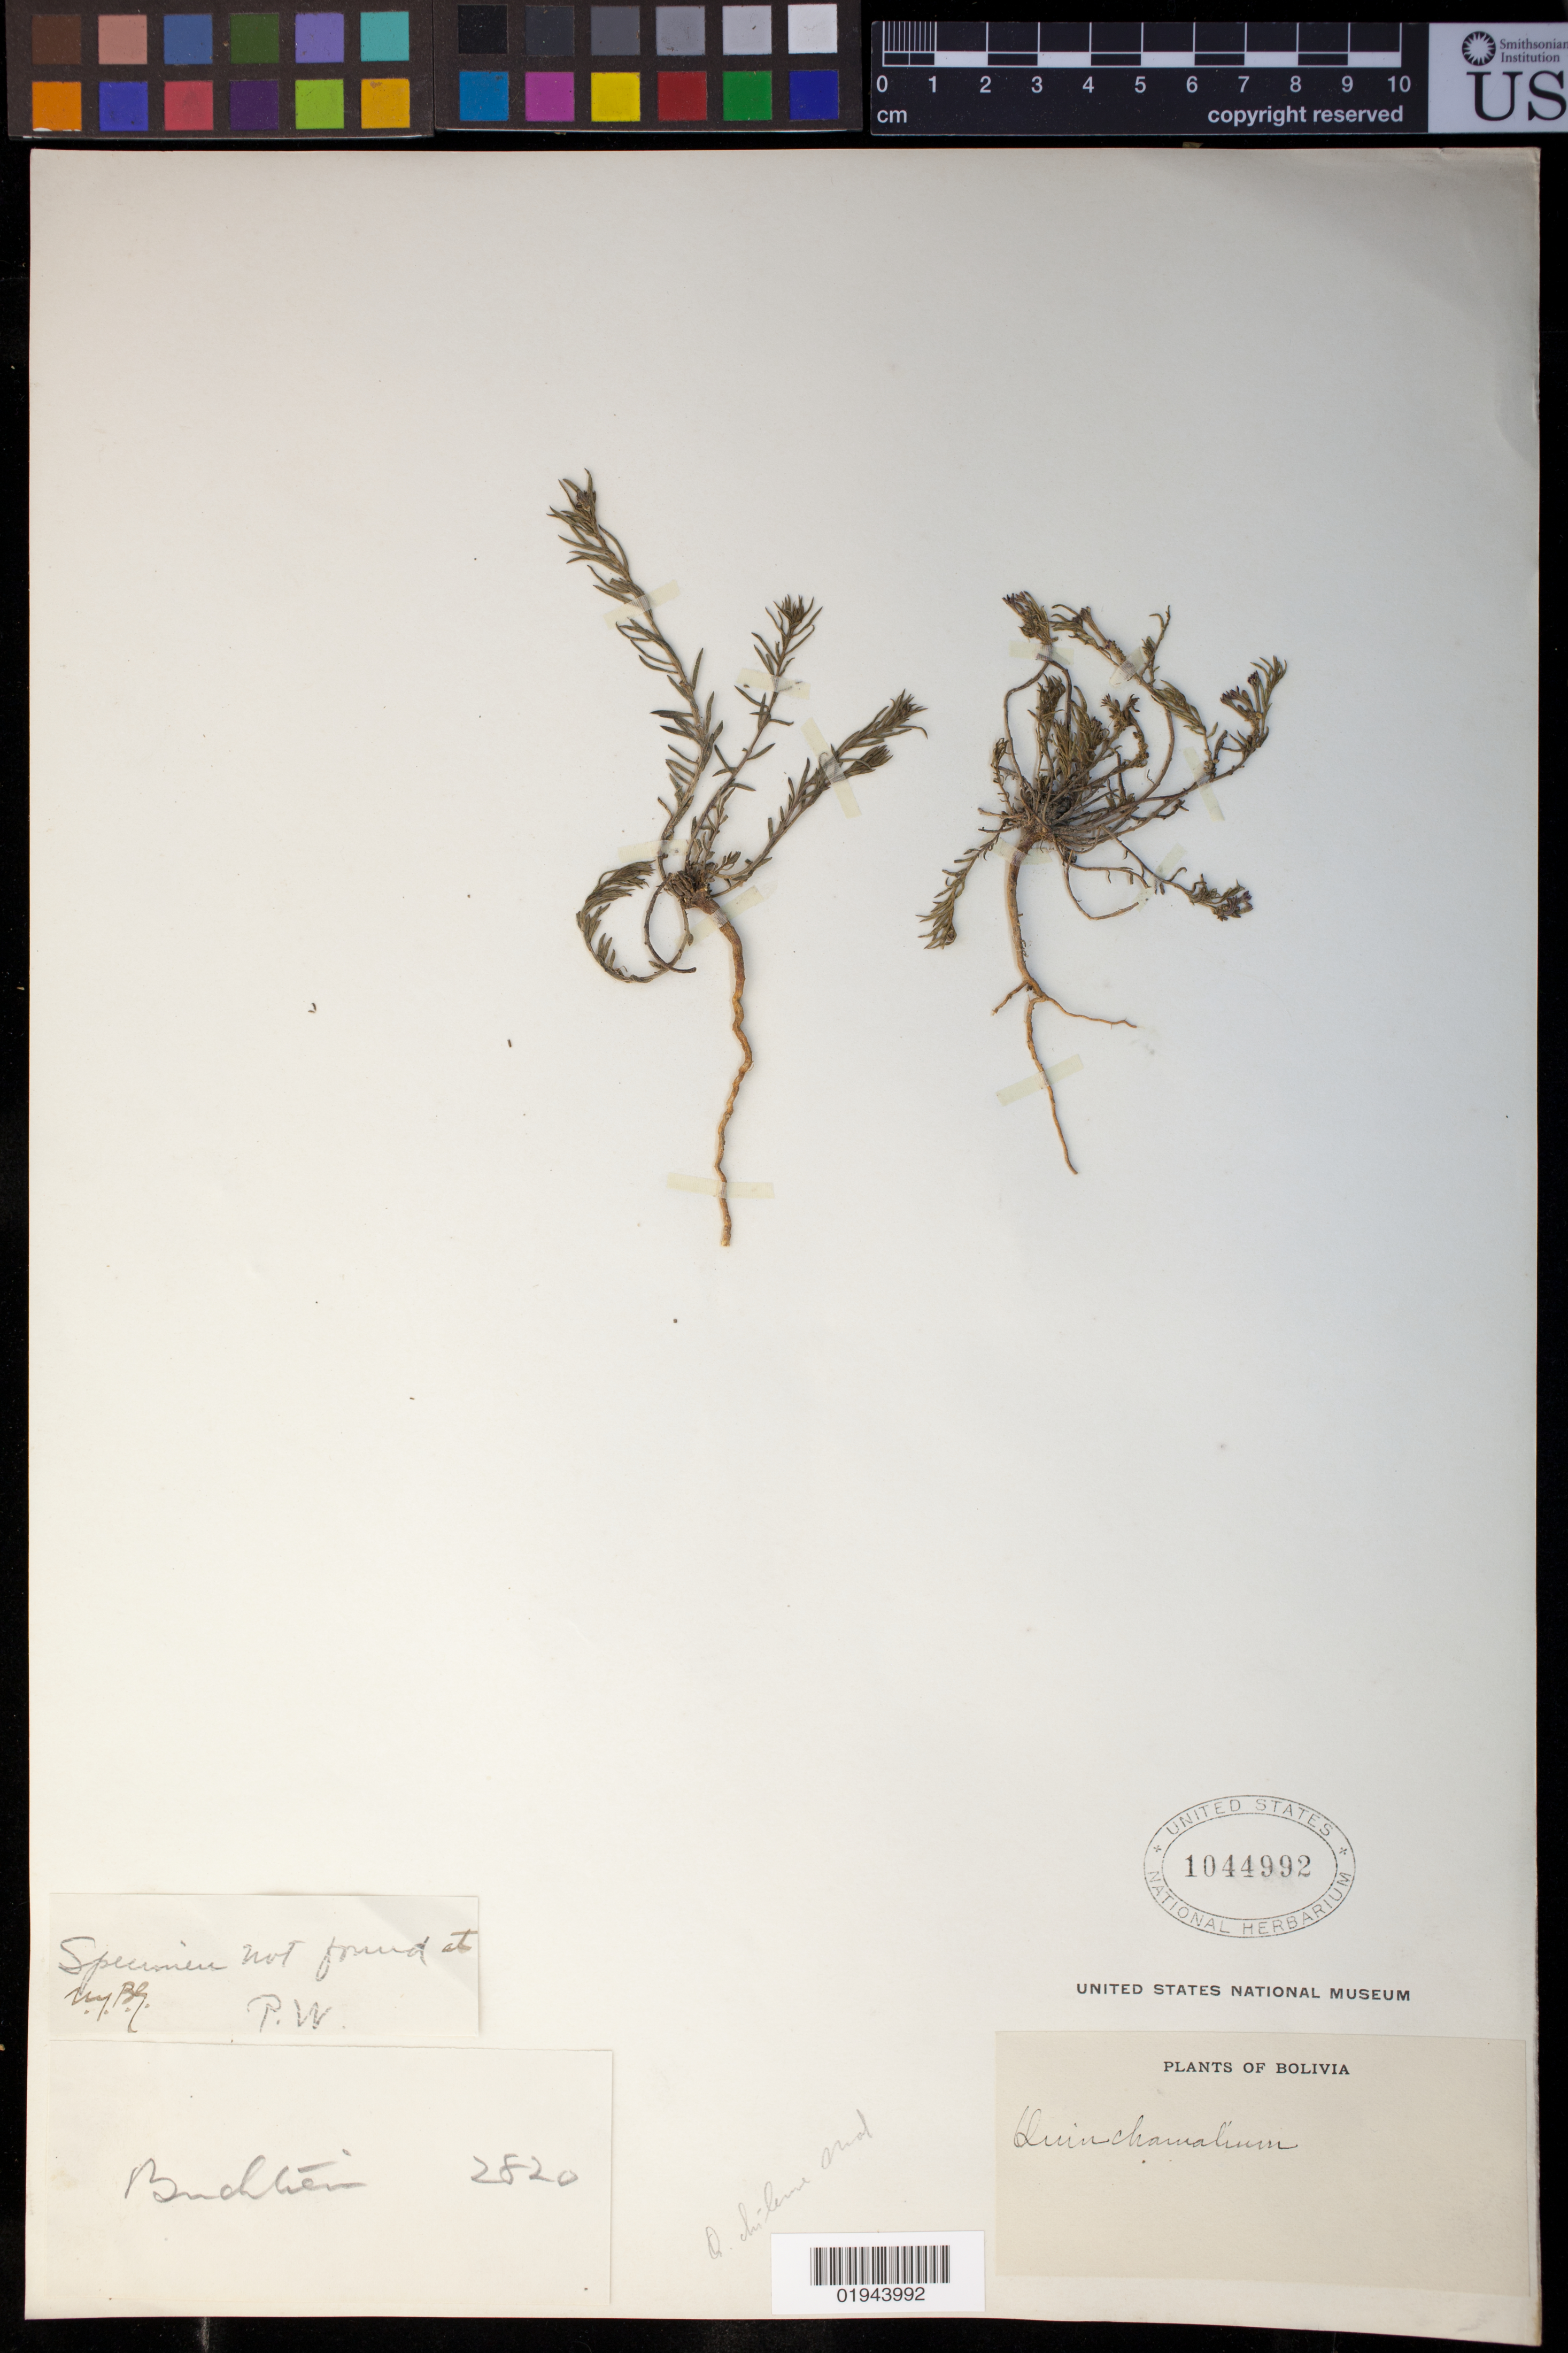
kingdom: Plantae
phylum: Tracheophyta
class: Magnoliopsida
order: Santalales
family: Schoepfiaceae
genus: Quinchamalium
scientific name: Quinchamalium chilense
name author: Molina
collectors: O. Buchtien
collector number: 2820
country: Bolivia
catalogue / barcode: US 1044992